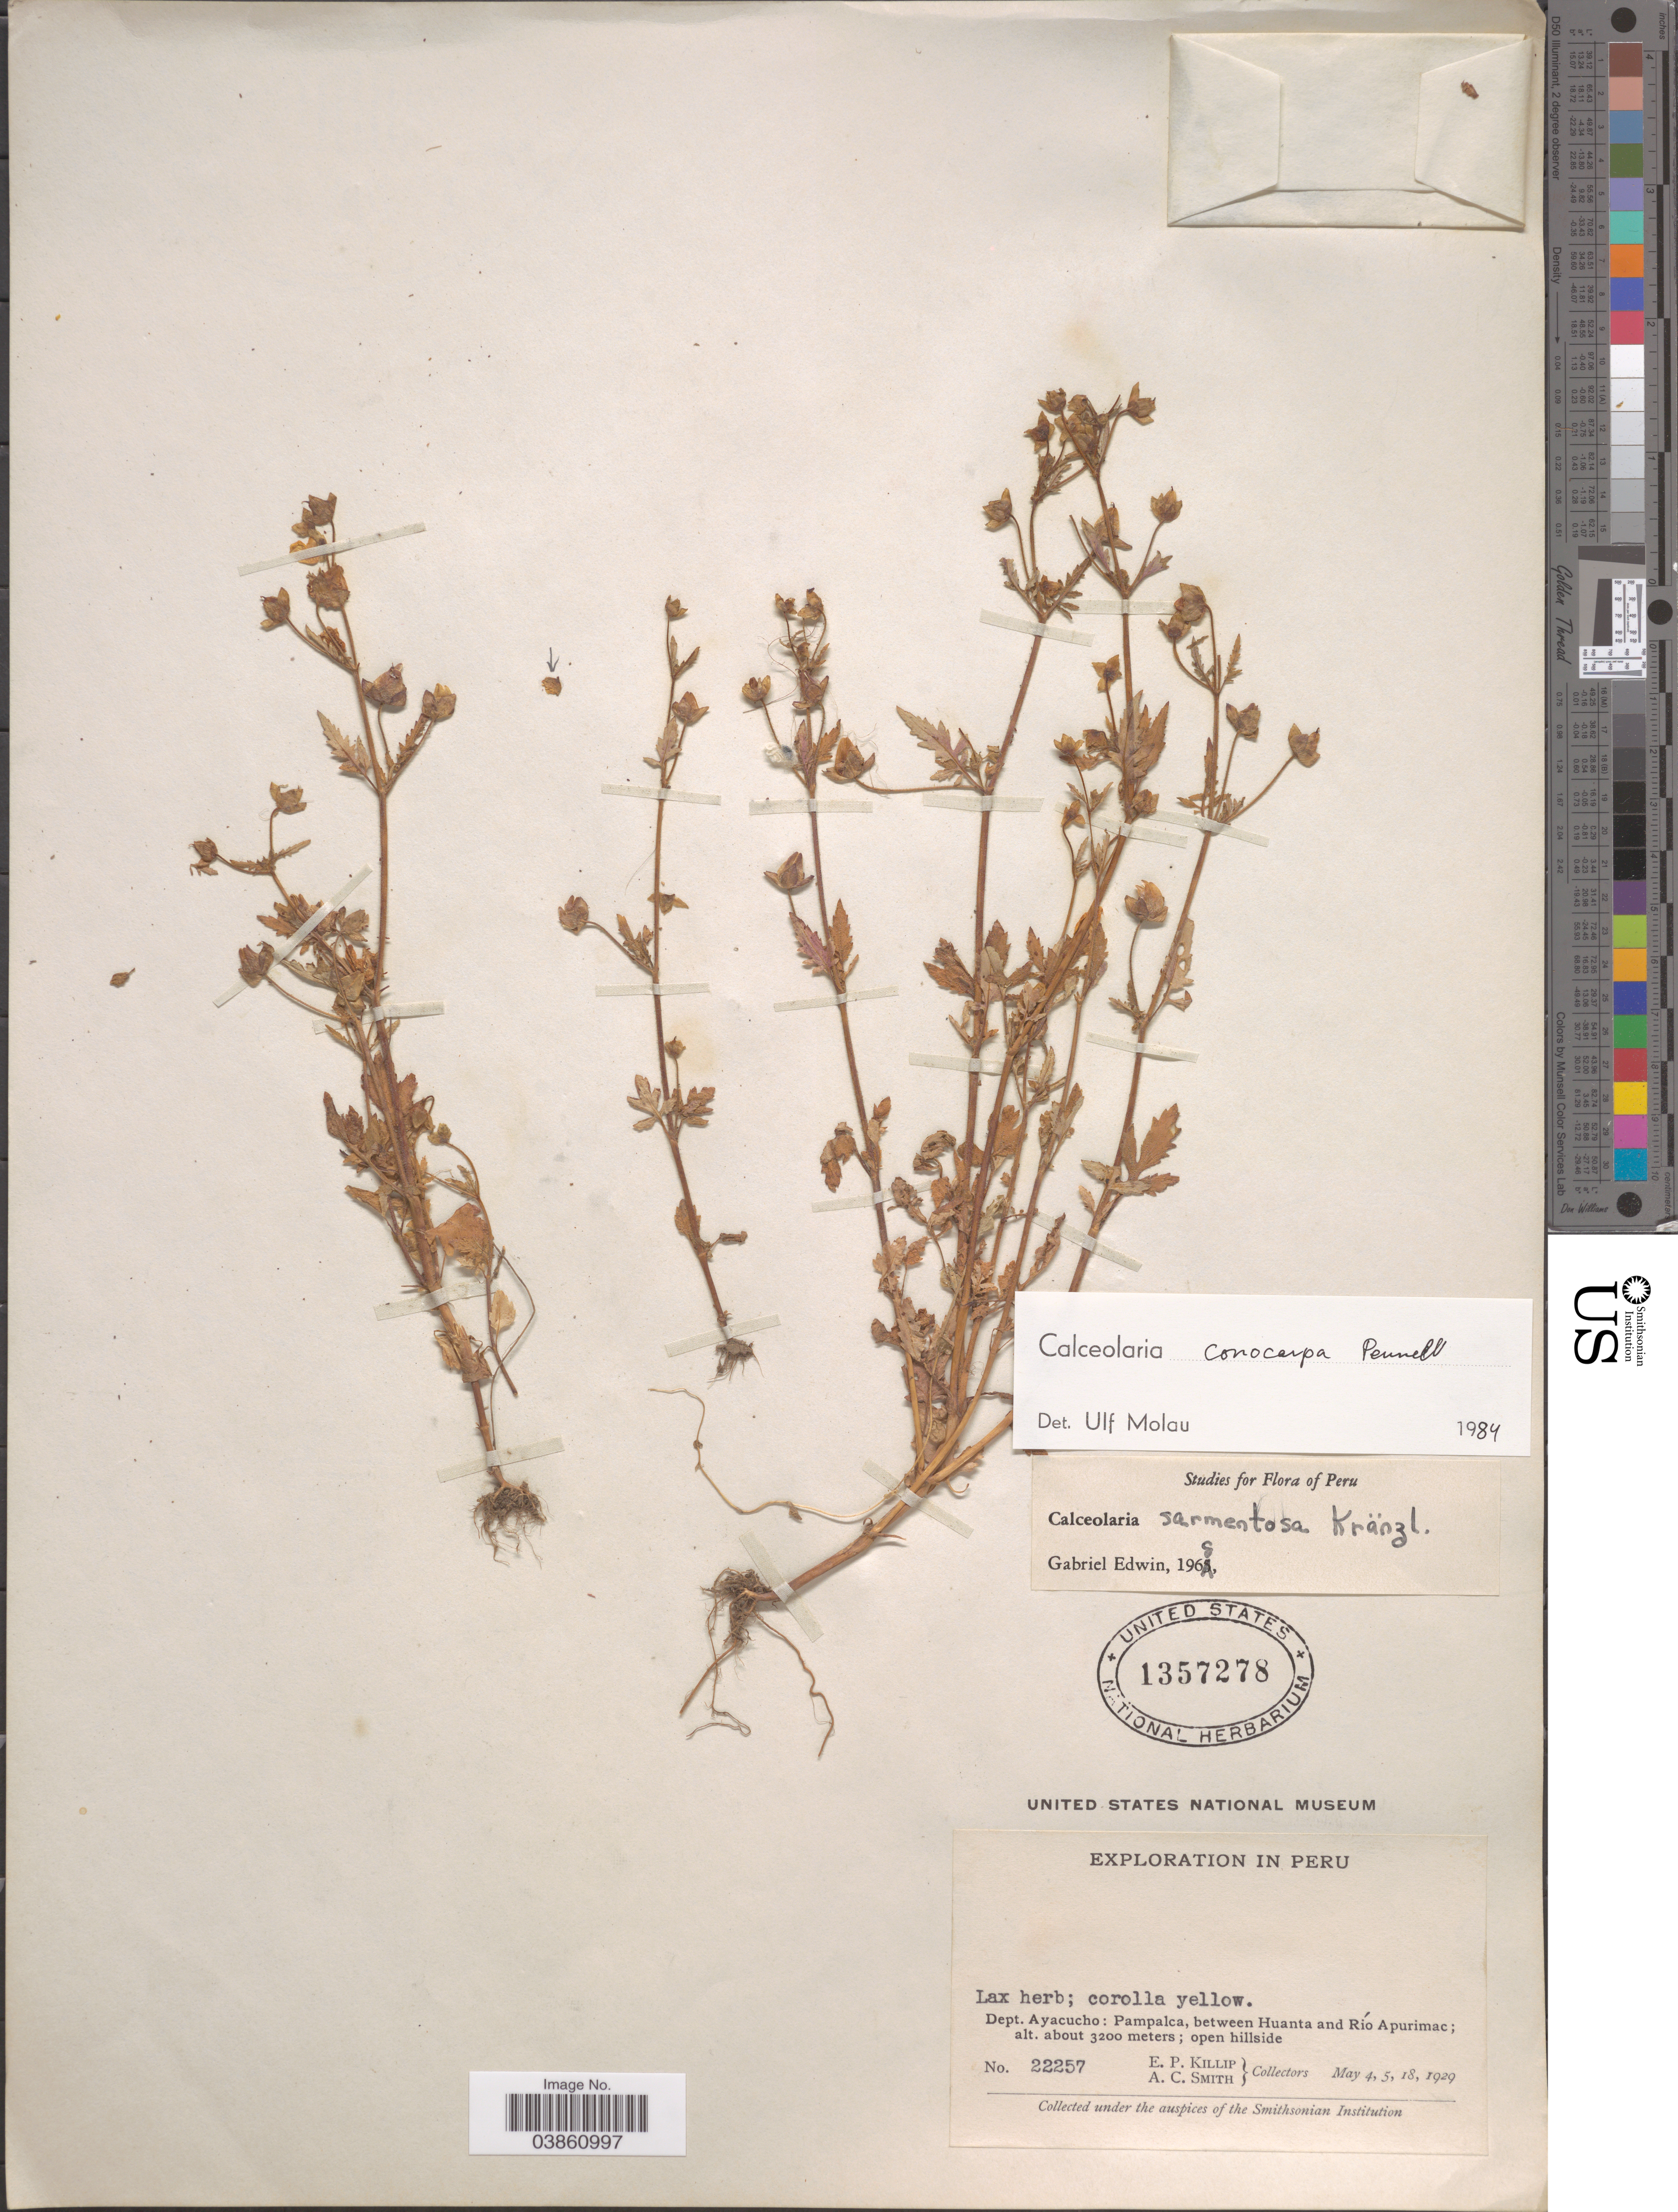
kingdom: Plantae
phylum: Tracheophyta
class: Magnoliopsida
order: Lamiales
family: Calceolariaceae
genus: Calceolaria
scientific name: Calceolaria conocarpa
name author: Pennell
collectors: E. P. Killip & A. C. Smith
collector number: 22257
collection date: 1929-05-04/1929-05-18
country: Peru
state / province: Ayacucho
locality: Dept. Ayacucho: Pampalca, between Huanta and Río Apurimac.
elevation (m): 3200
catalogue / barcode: US 1357278